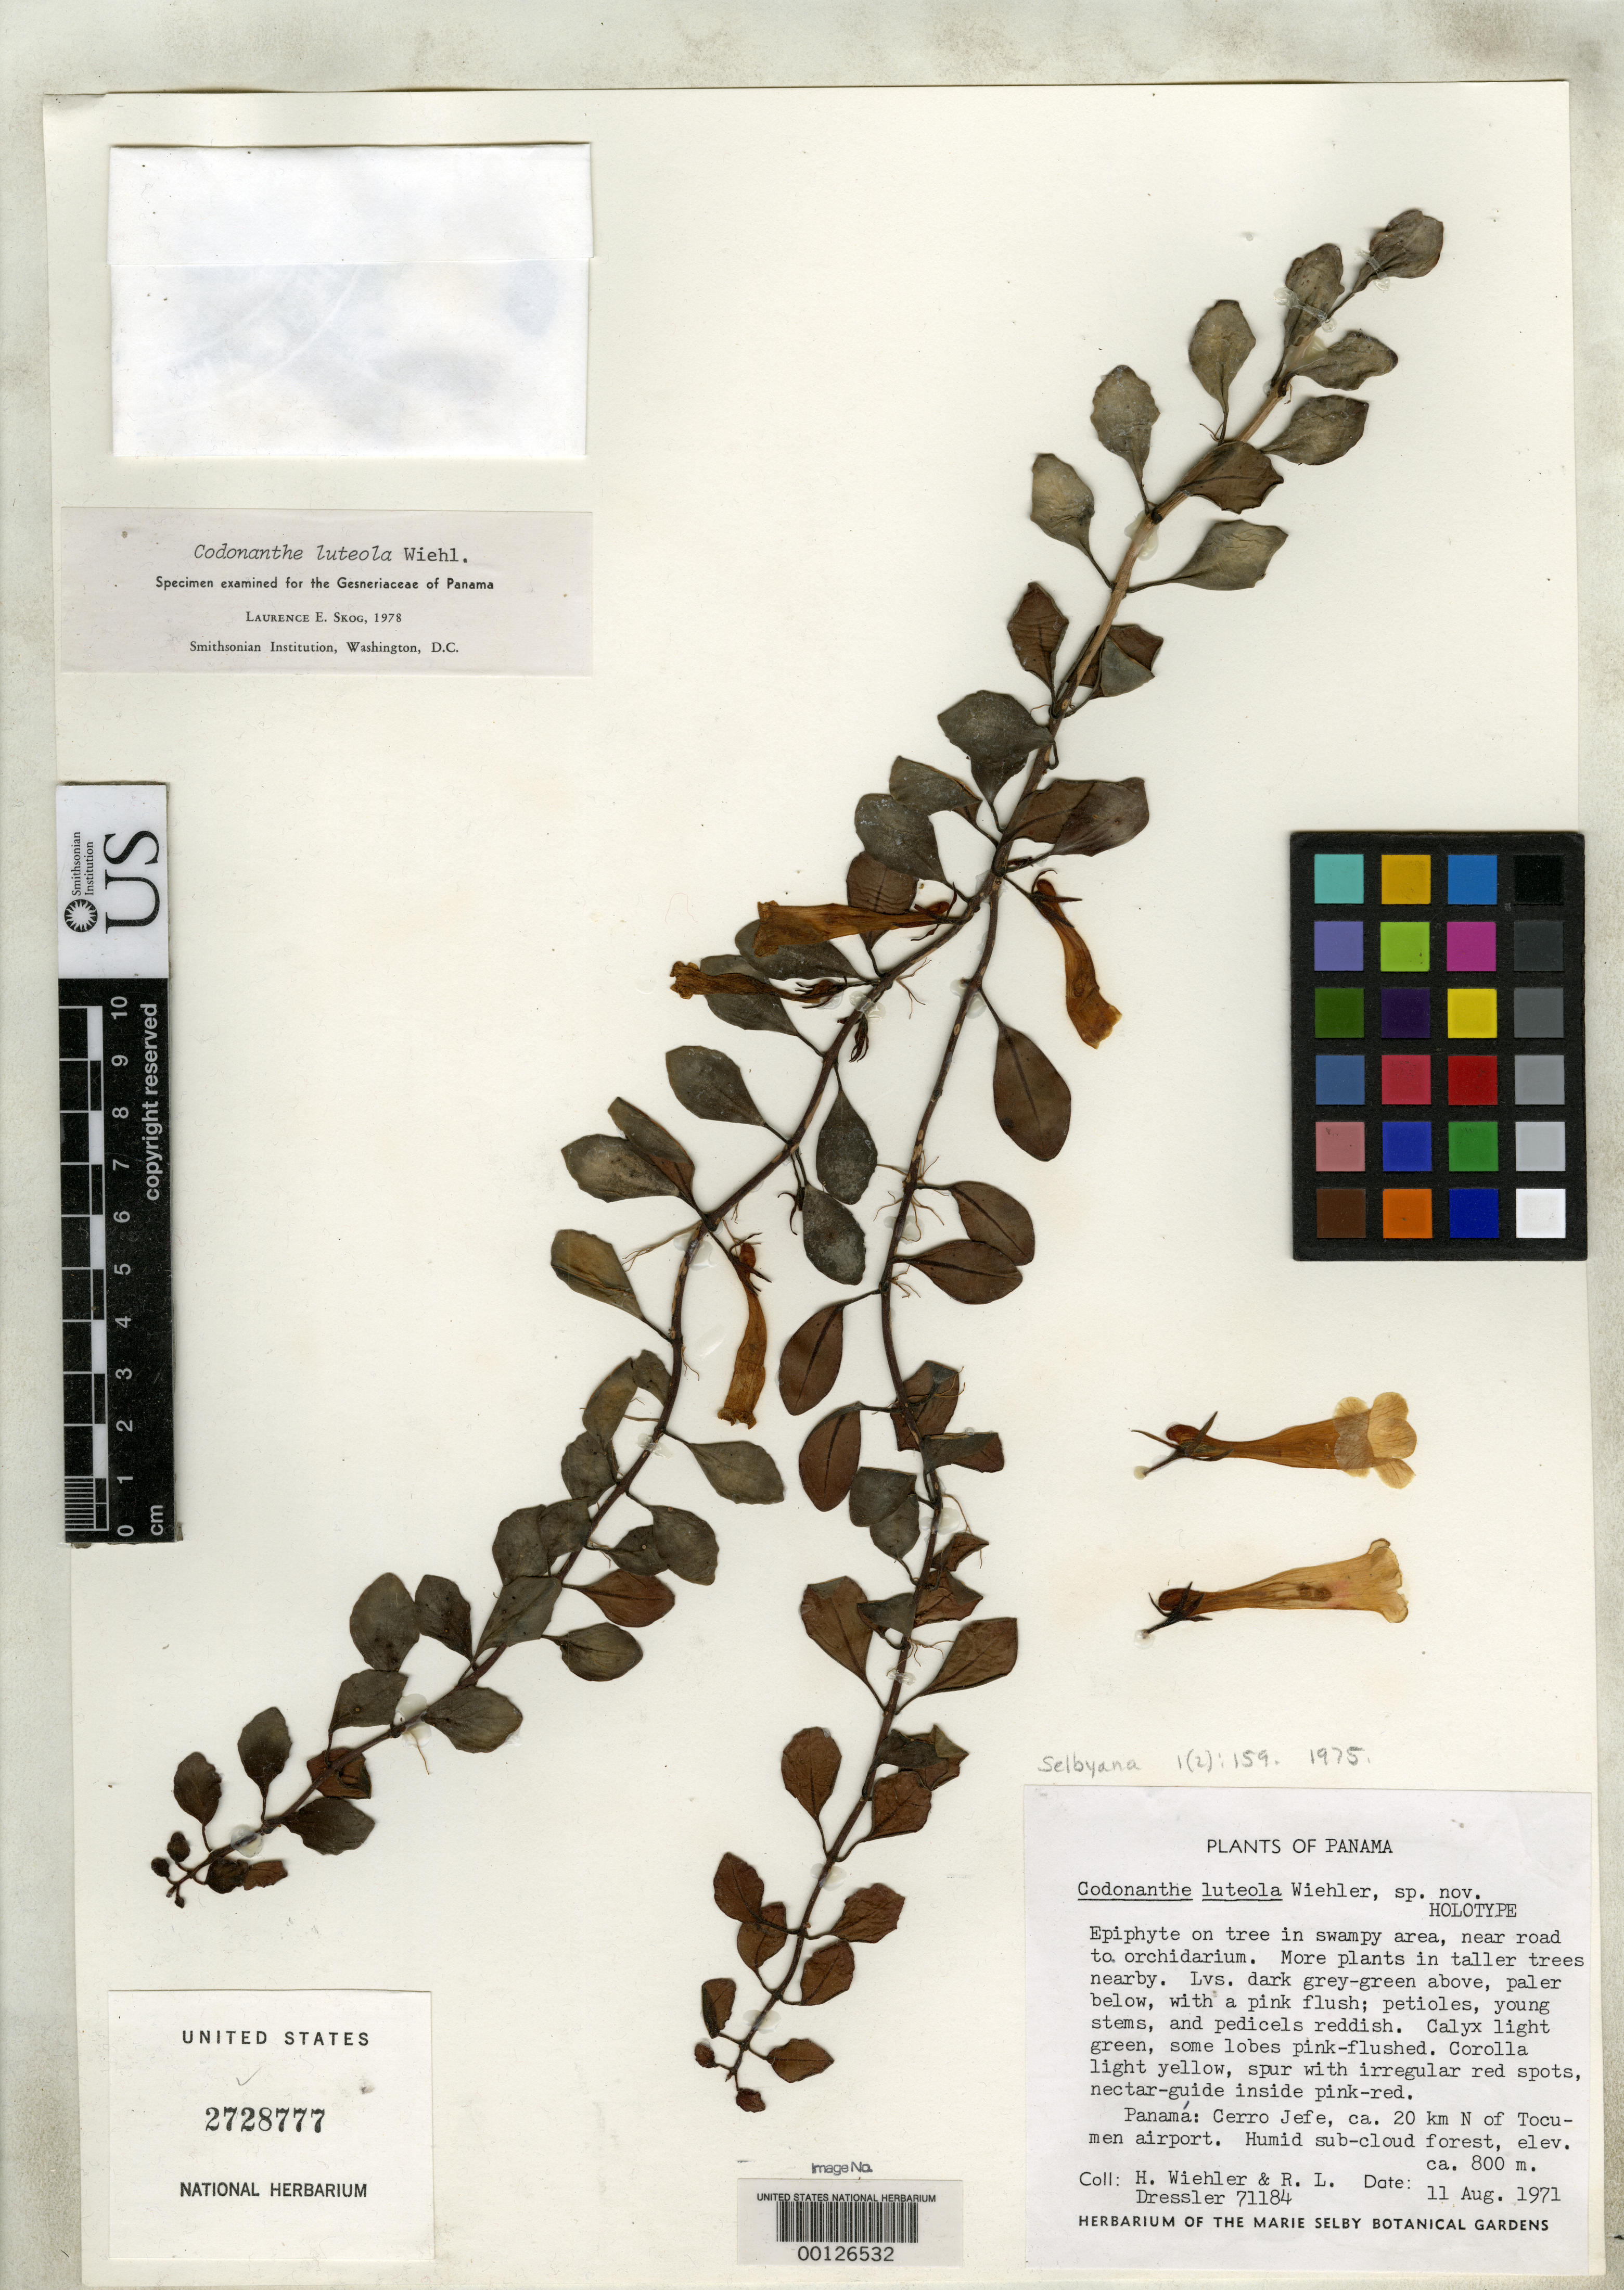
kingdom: Plantae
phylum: Tracheophyta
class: Magnoliopsida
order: Lamiales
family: Gesneriaceae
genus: Codonanthe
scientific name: Codonanthe luteola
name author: Wiehler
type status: Holotype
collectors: H. J. Wiehler & R. Dressler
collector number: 71184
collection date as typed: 11 Aug 1971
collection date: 1971-08-11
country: Panama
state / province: Panamá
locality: Cerro Jefe, 20 km. north of Tocumen airport.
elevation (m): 800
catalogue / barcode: US 2728777